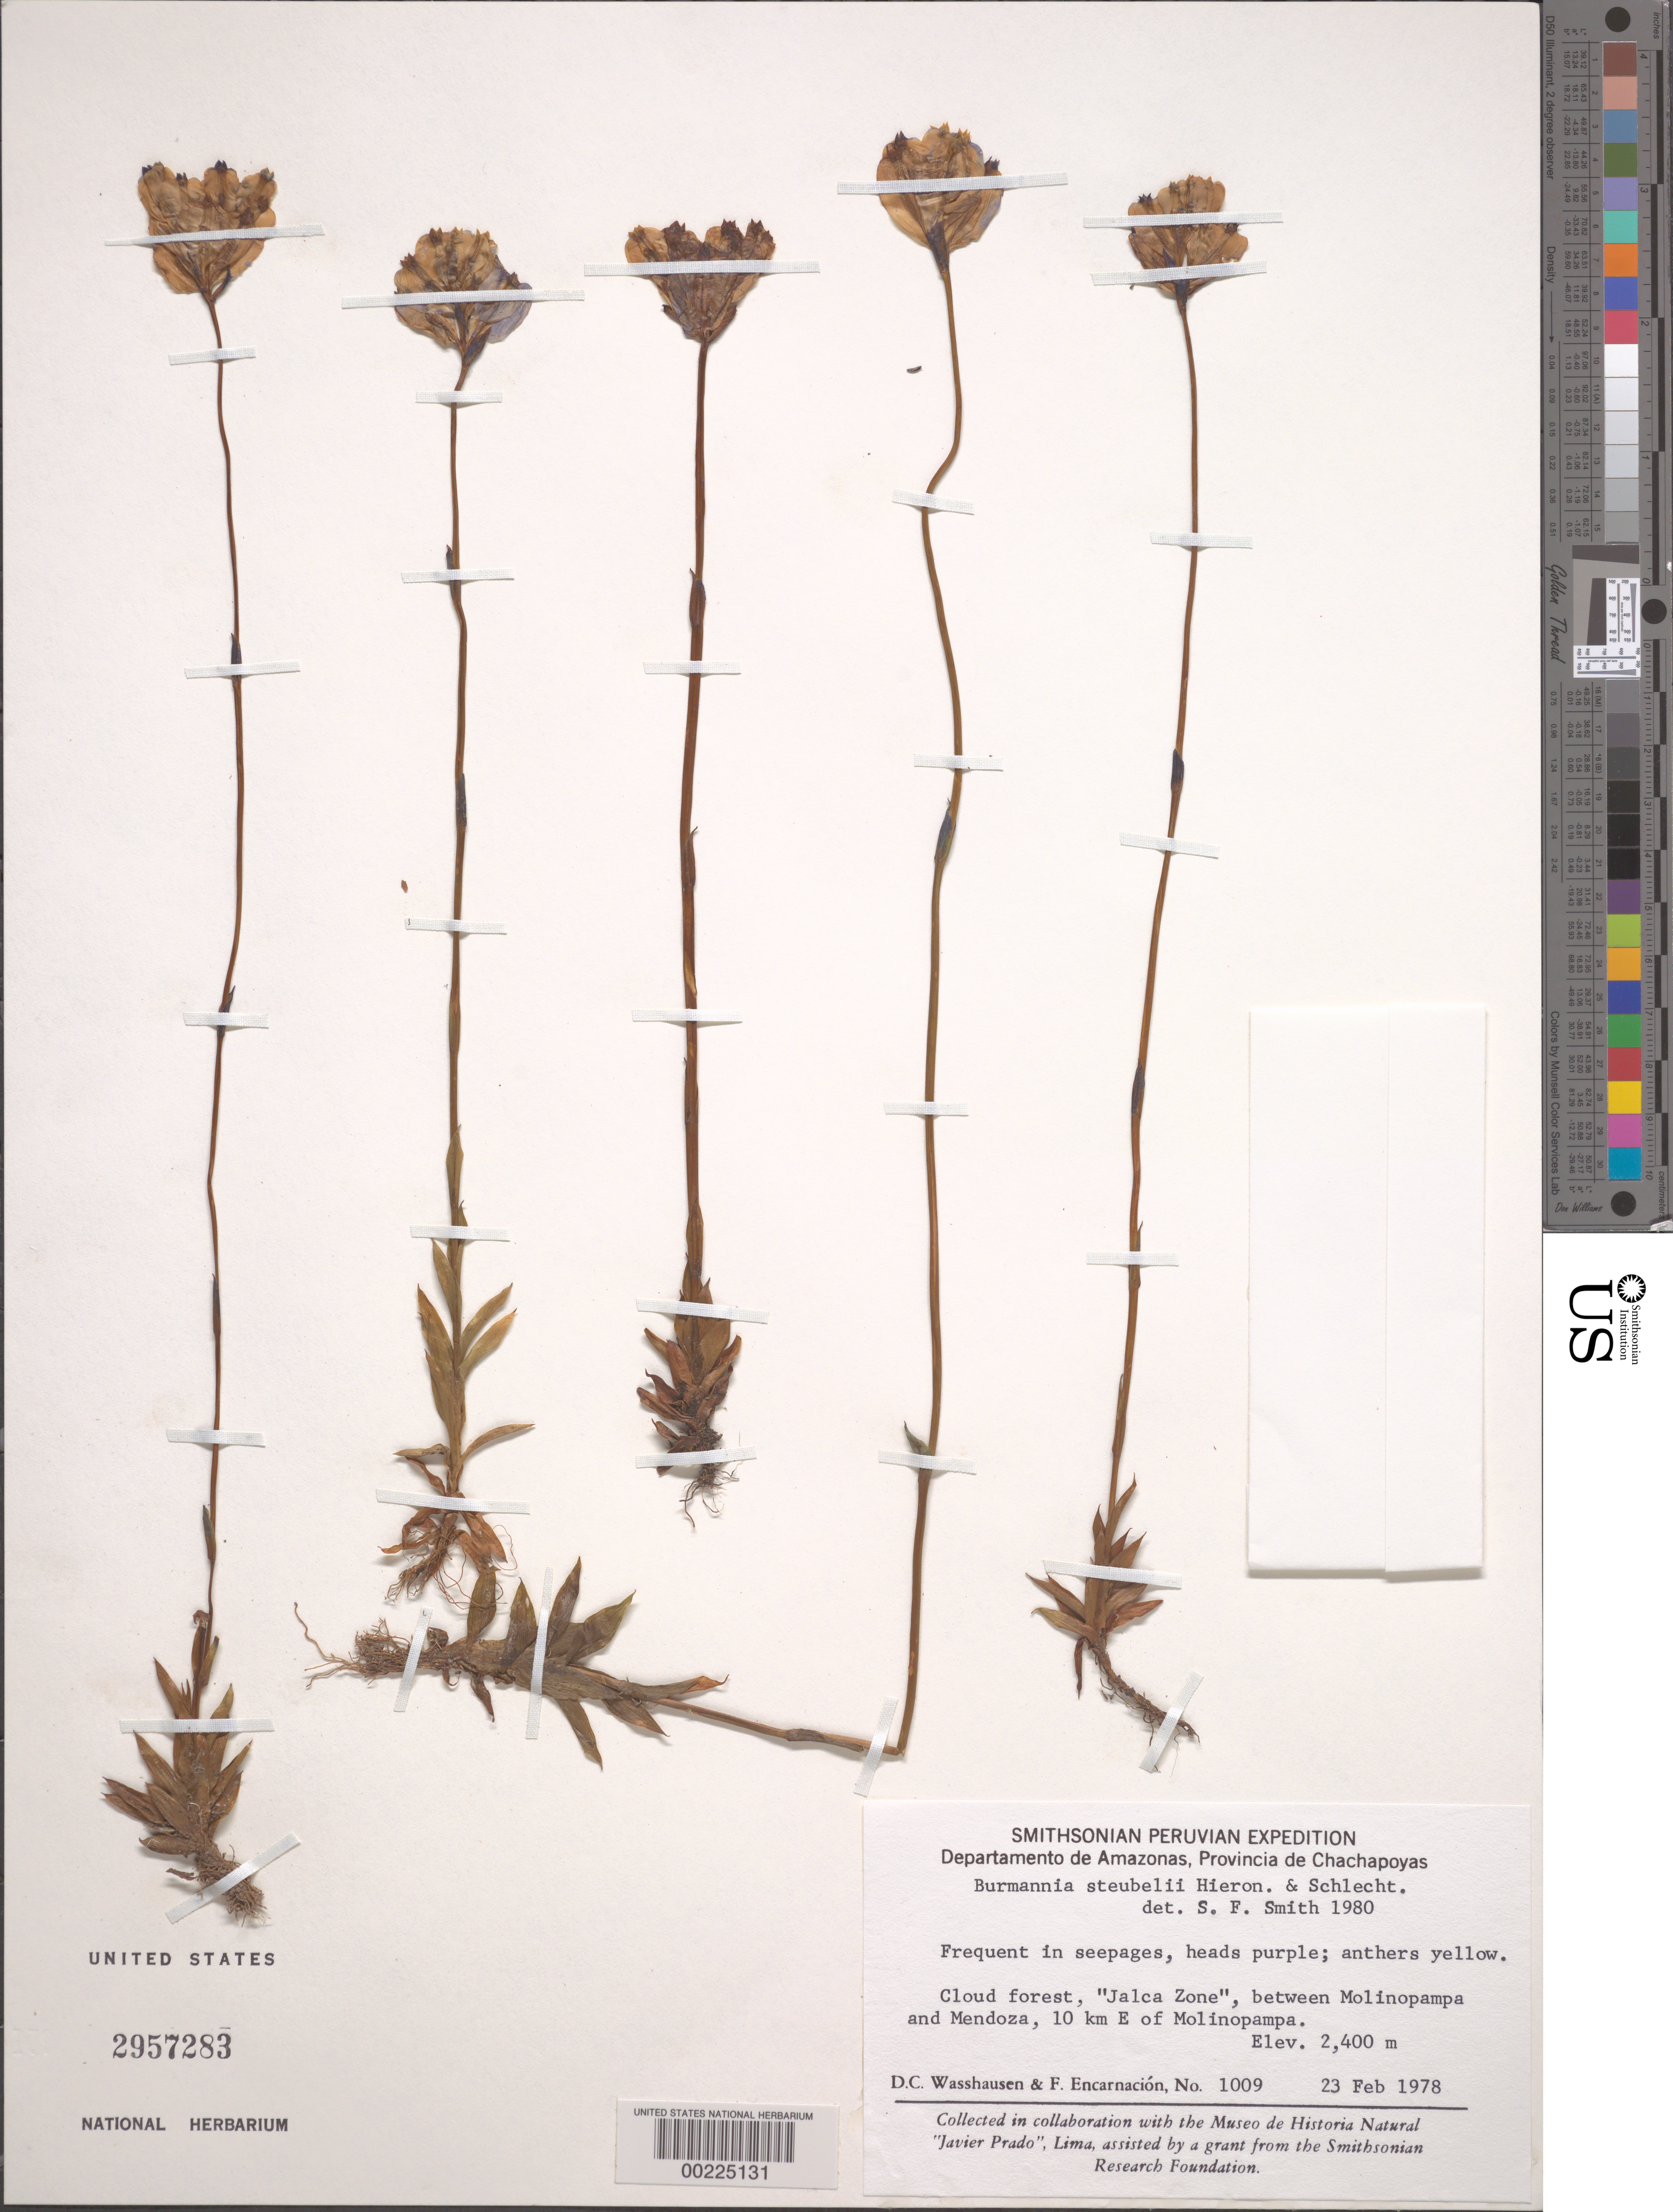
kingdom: Plantae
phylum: Tracheophyta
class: Liliopsida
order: Dioscoreales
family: Burmanniaceae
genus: Burmannia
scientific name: Burmannia stuebelii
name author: Hieron. & Schltr.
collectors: D. C. Wasshausen & F. Encarnación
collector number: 1009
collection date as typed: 23 Feb 1978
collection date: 1978-02-23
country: Peru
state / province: Amazonas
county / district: Chachapoyas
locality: "Jalca Zone", between Molinopampa and Mendoza, 10 km E of Molinopampa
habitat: Cloud forest; frequent in seepages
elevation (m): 2400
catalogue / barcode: US 2957283